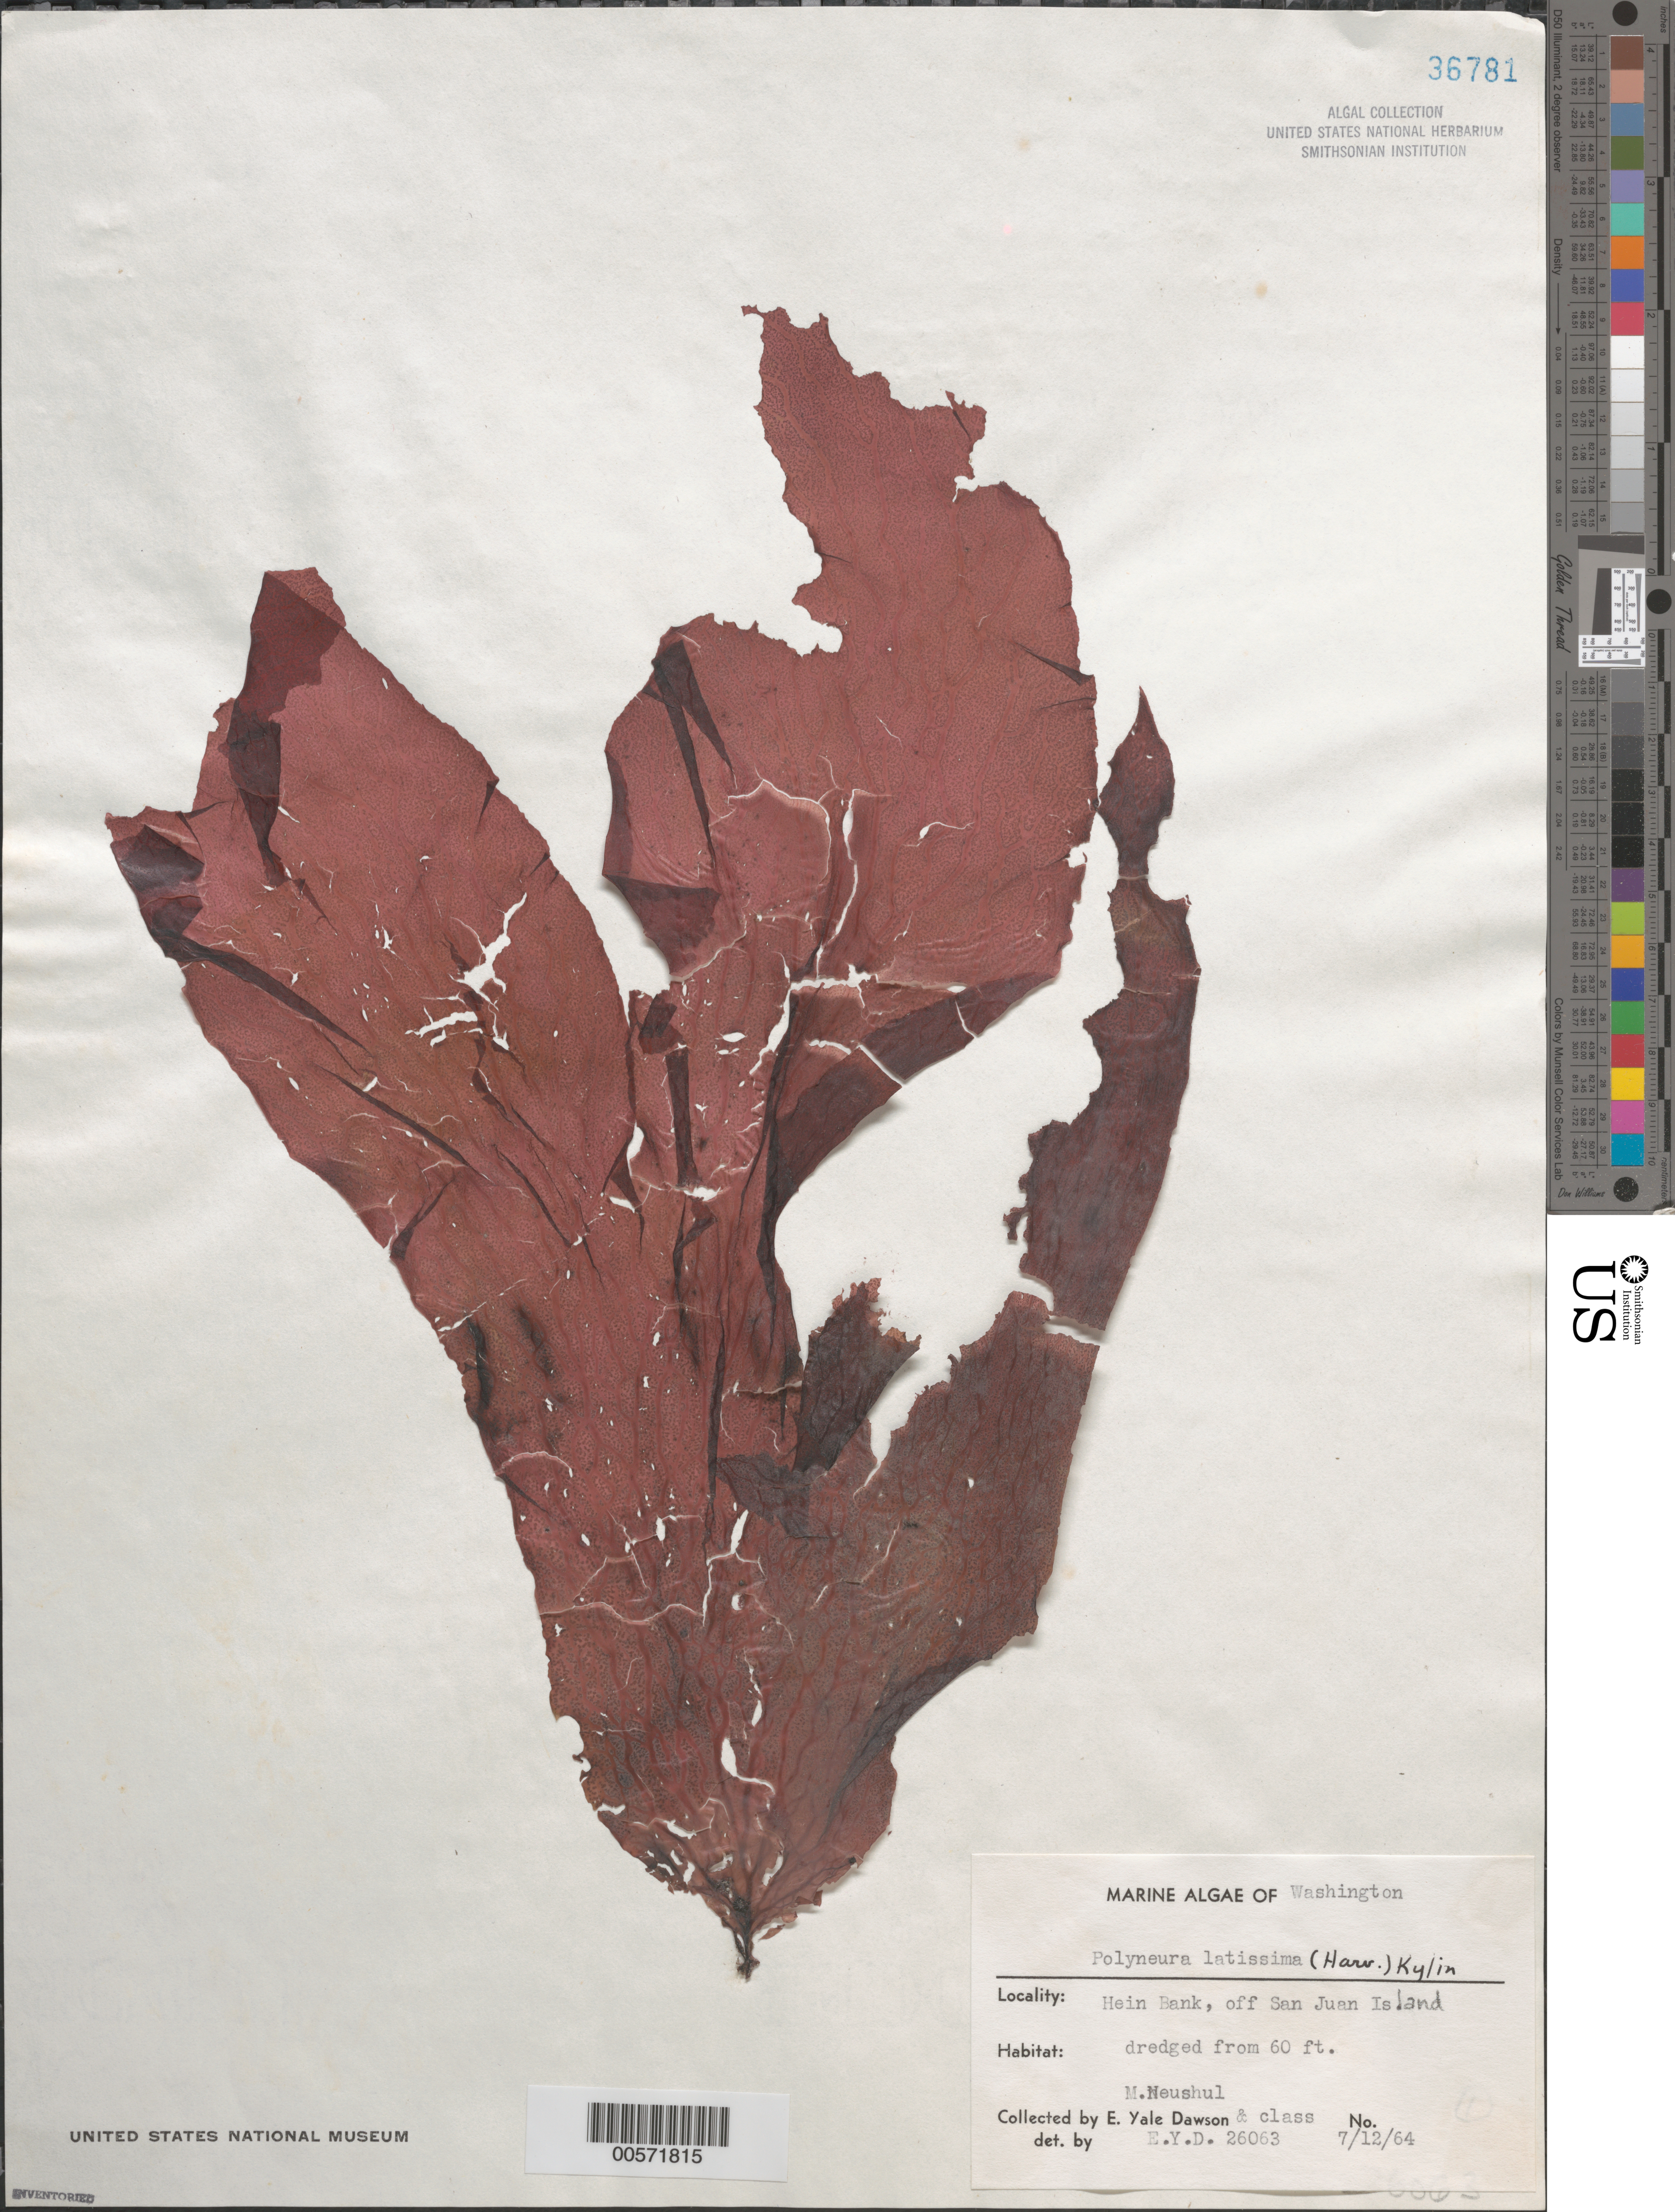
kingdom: Plantae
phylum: Rhodophyta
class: Florideophyceae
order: Ceramiales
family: Delesseriaceae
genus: Polyneura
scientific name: Polyneura latissima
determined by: Dawson, E. Y.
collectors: E. Y. Dawson & M. Neushul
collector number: EYD 26063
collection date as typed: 12 Jul 1963 or 12 Jul 1964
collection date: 1963-07-12 or 1964-07-12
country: United States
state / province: Washington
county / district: San Juan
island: San Juan Island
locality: Hein Bank, off San Juan Island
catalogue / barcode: US 36781